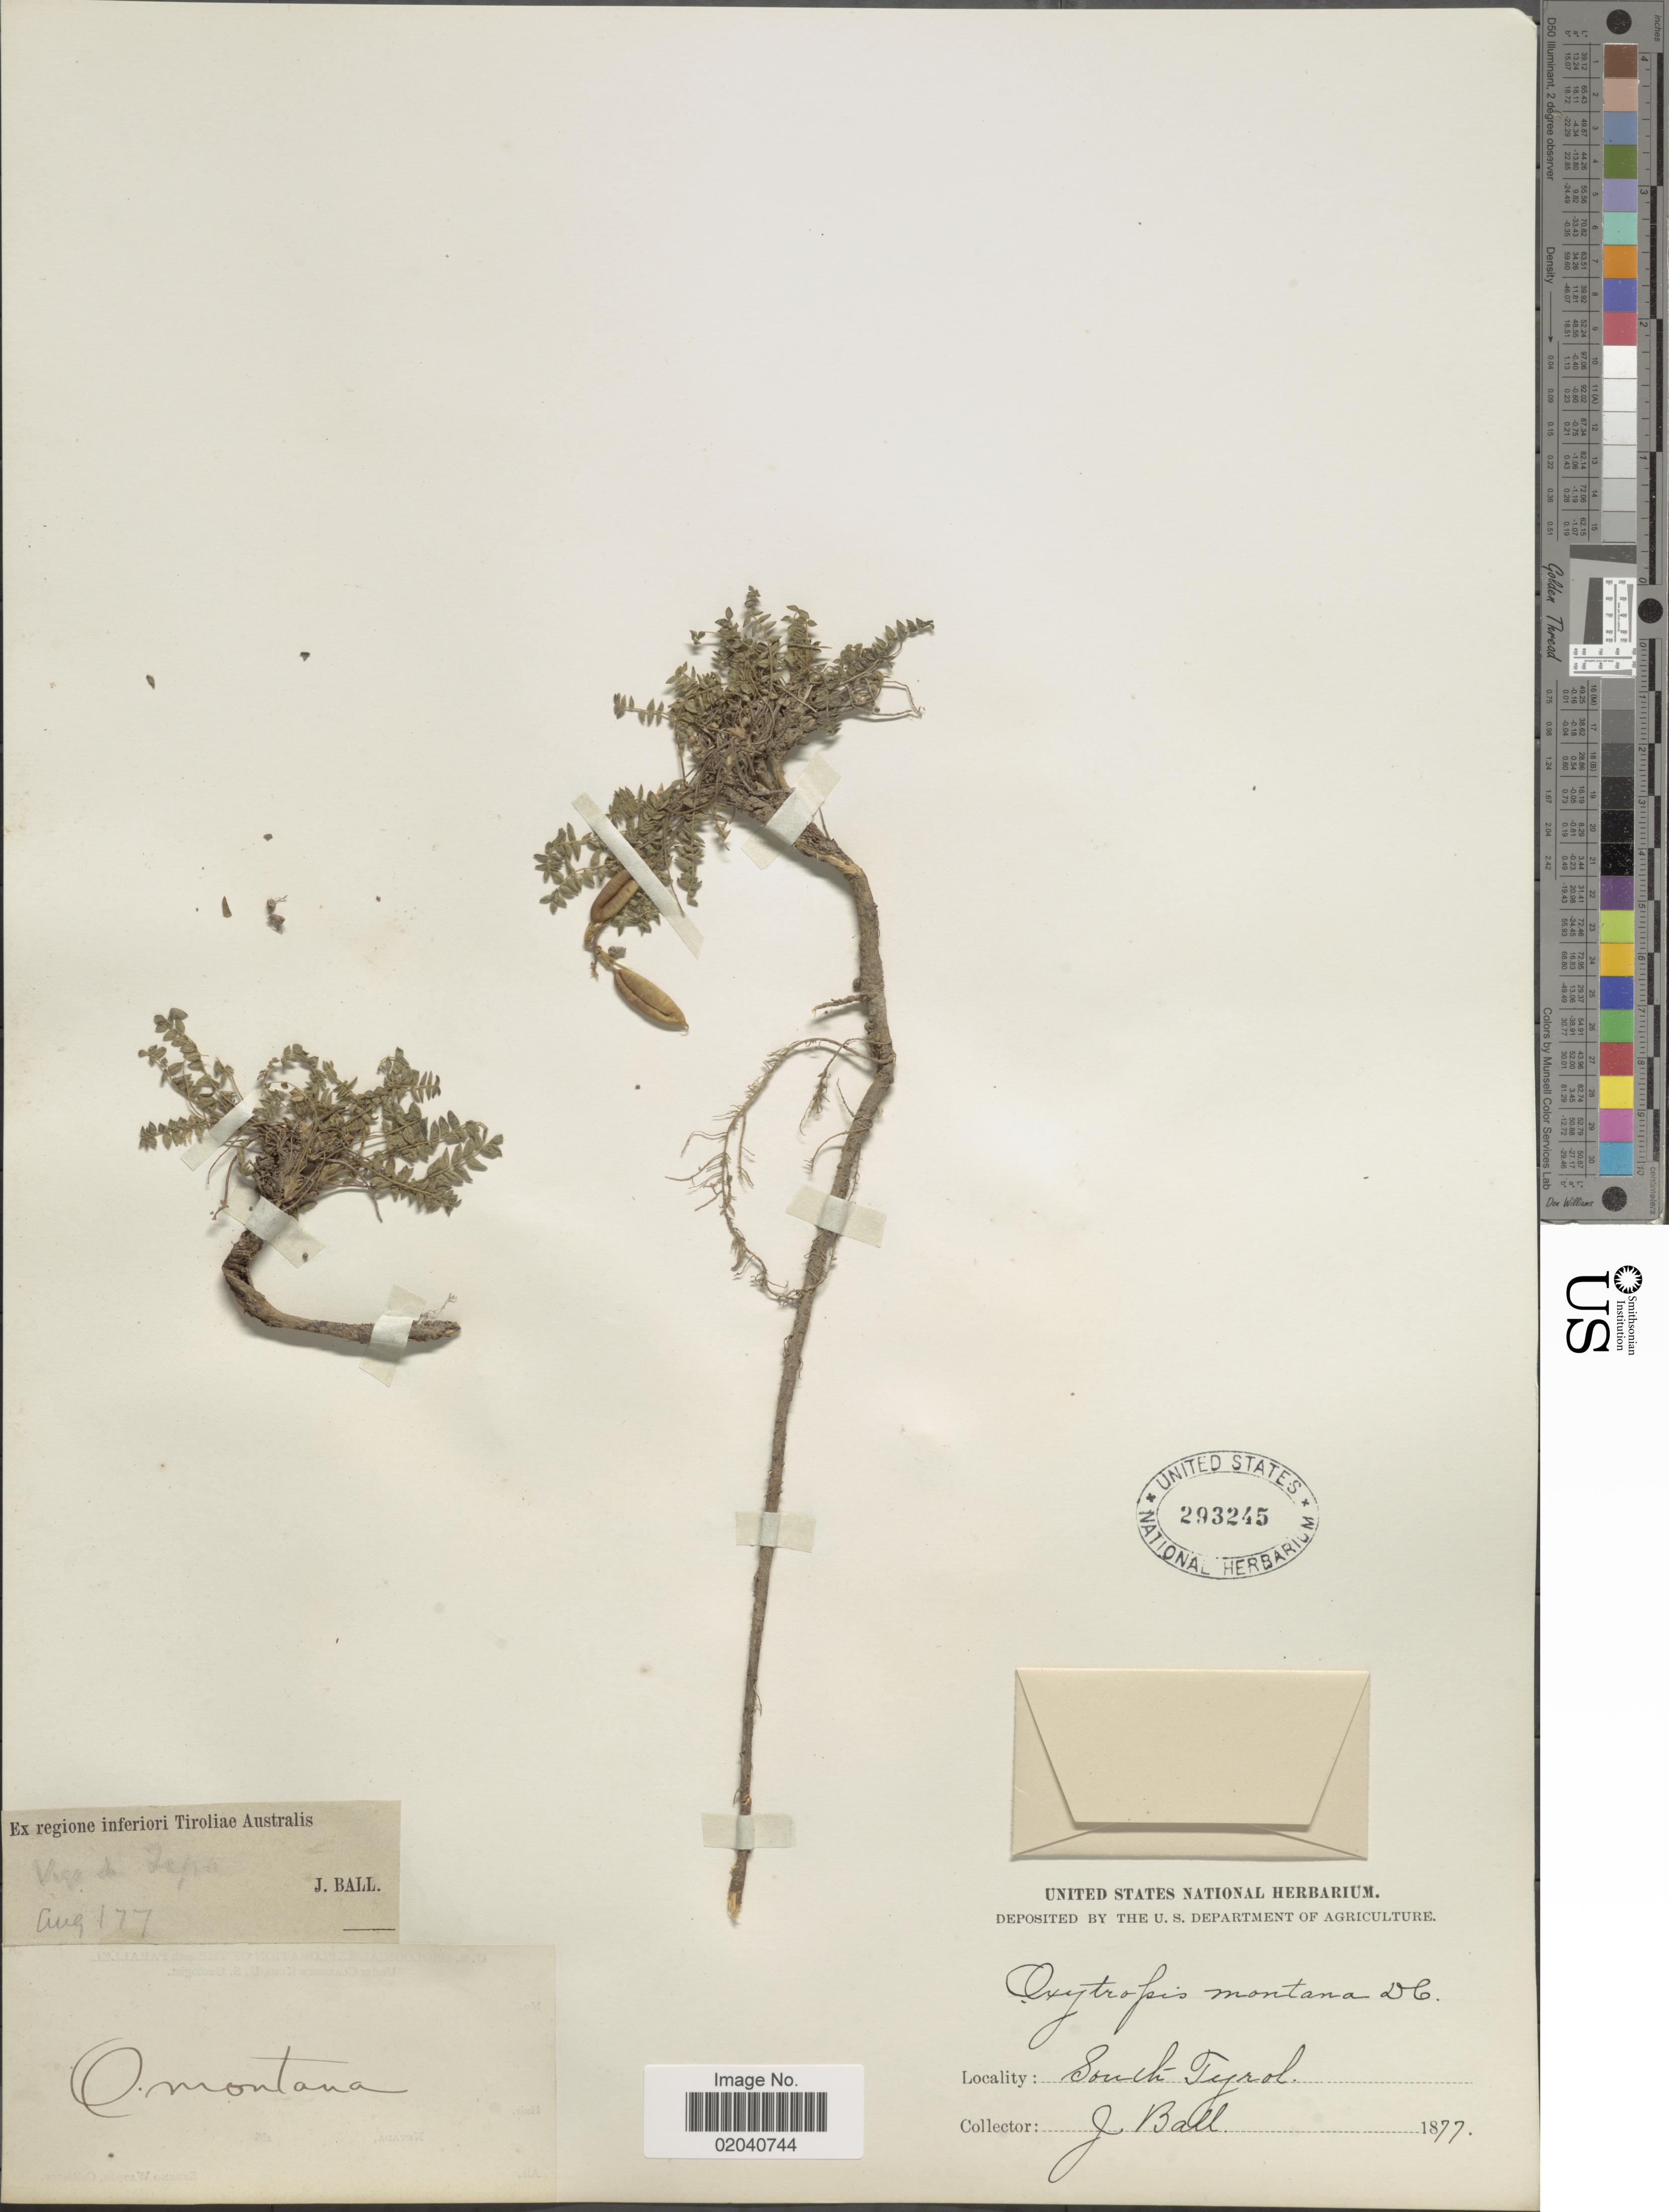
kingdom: Plantae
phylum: Tracheophyta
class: Magnoliopsida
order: Fabales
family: Fabaceae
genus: Oxytropis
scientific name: Oxytropis montana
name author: (L.) DC.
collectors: J. Ball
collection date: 1877-08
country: Italy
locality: Ex Regione inferiori Tiroliae Australis, South Tyrol, vigo di fassa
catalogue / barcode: US 293245